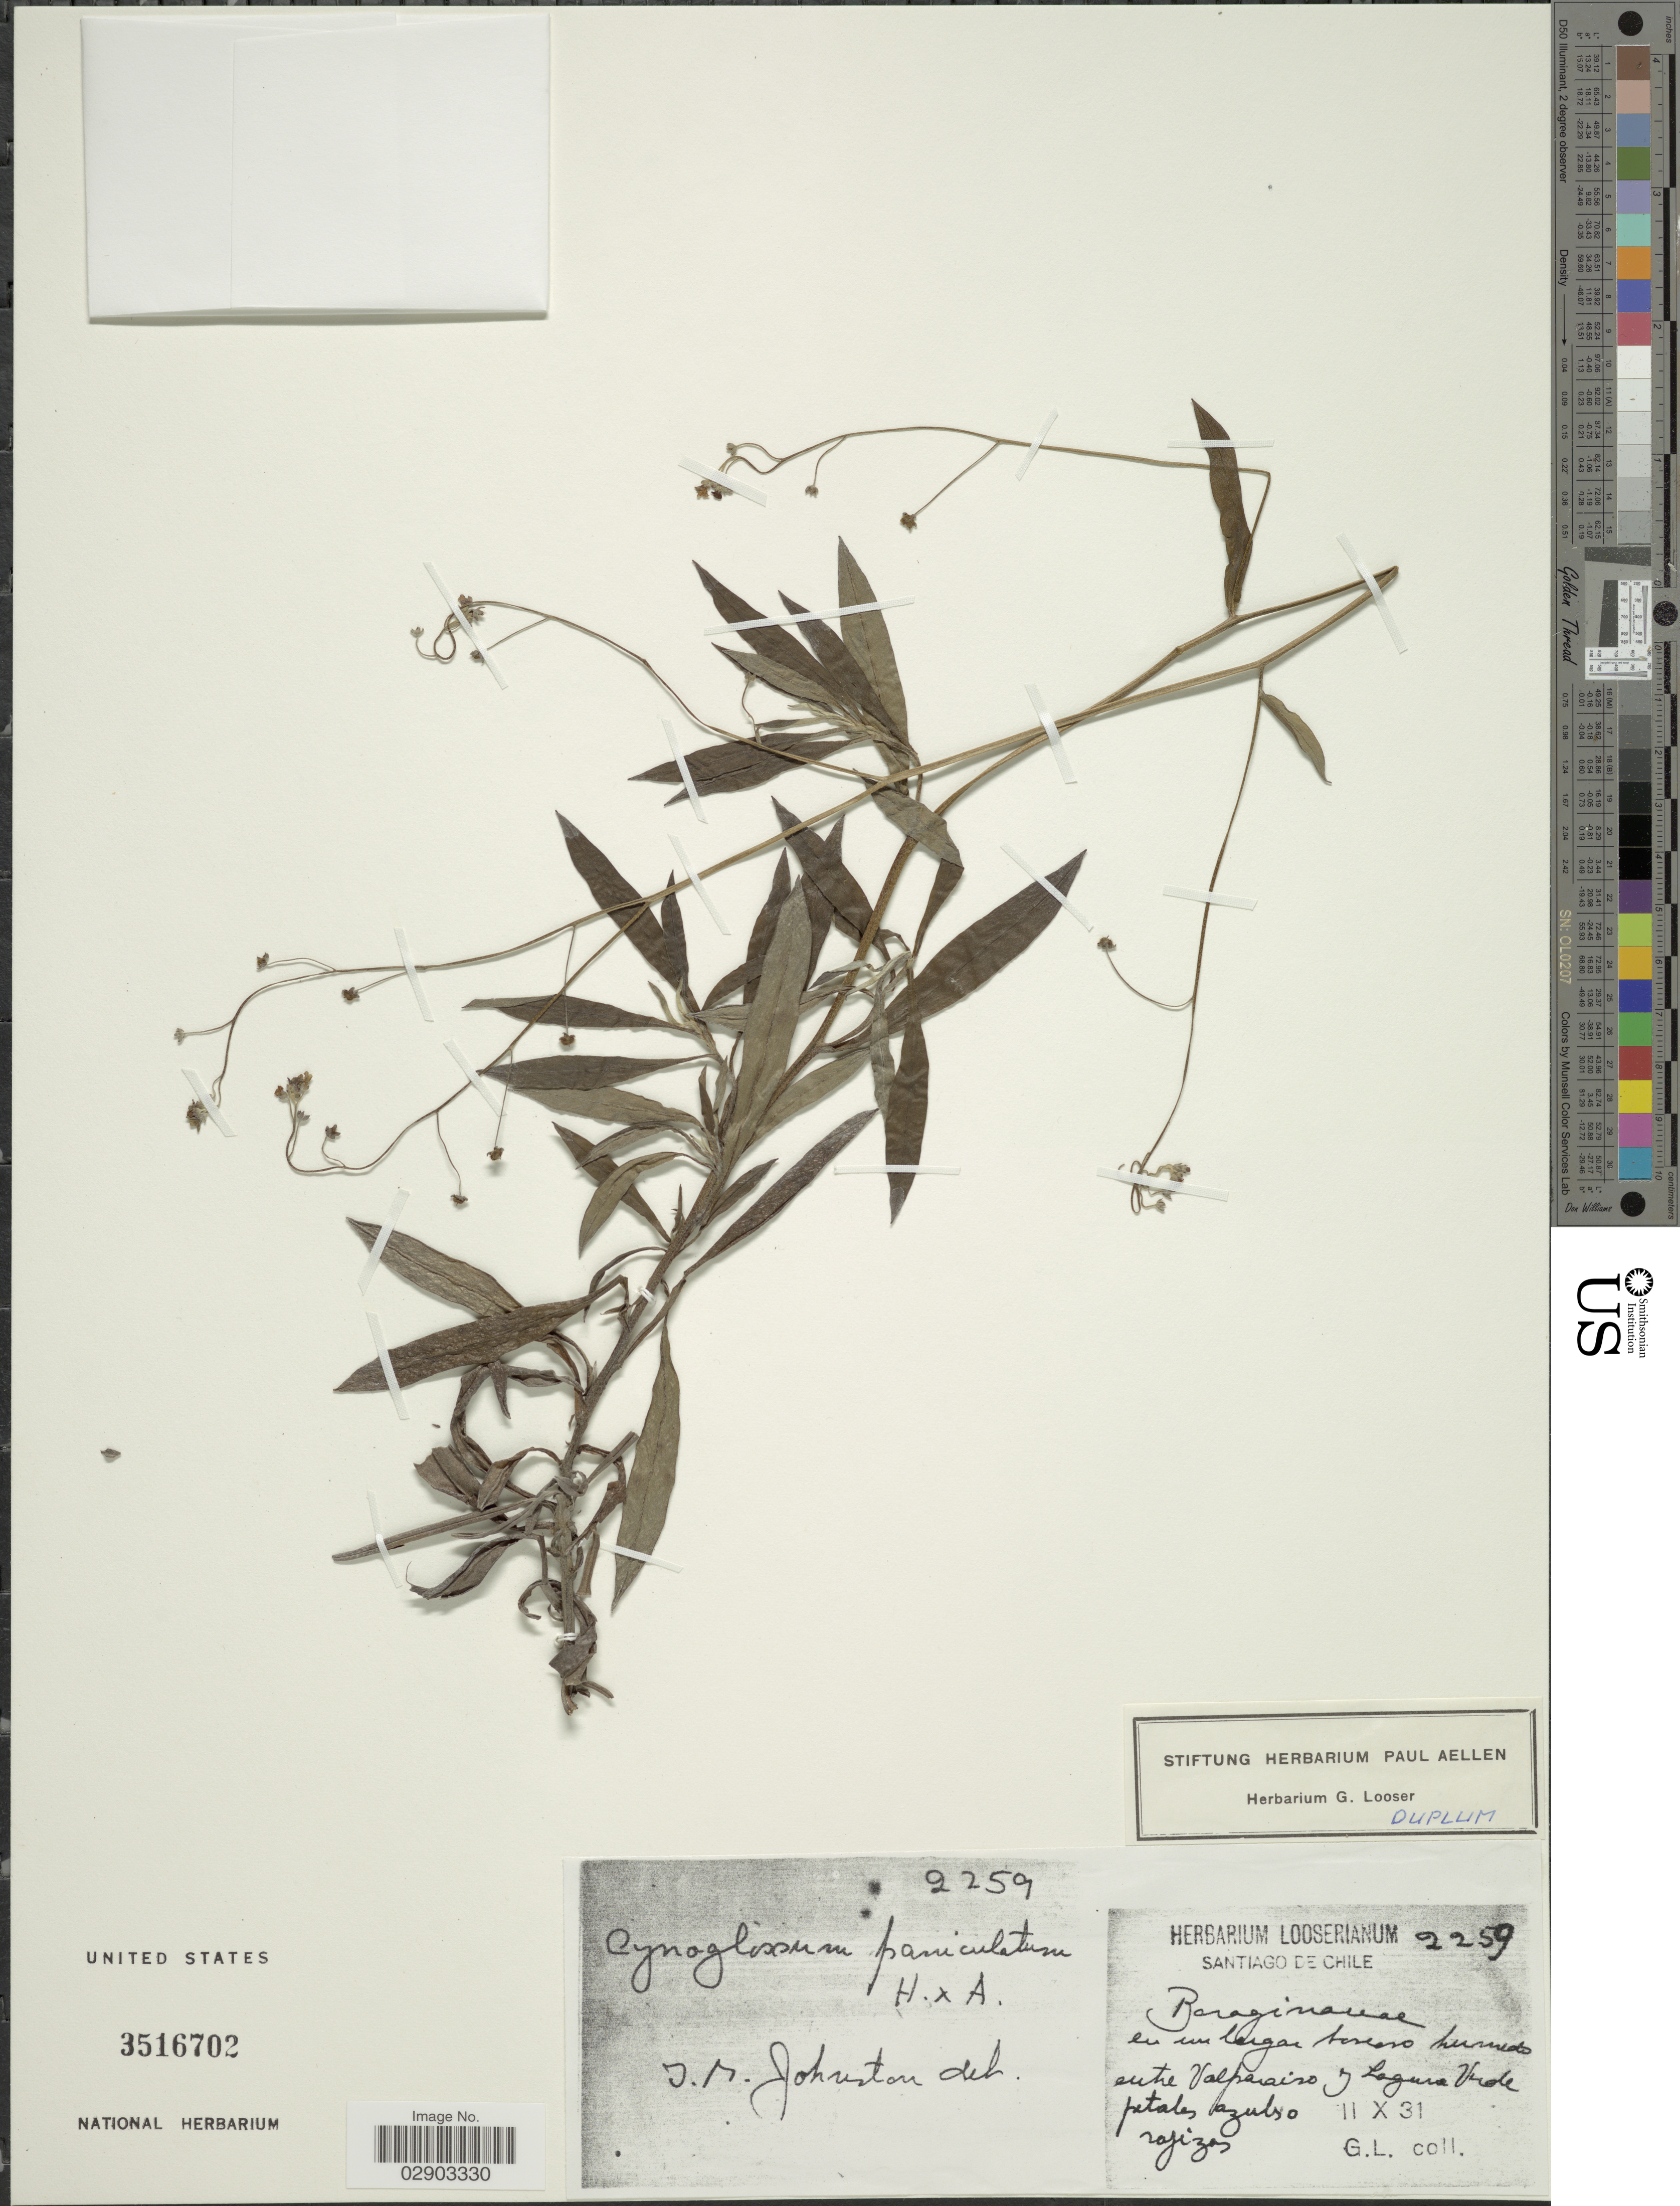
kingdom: Plantae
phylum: Tracheophyta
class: Magnoliopsida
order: Boraginales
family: Boraginaceae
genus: Cynoglossum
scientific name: Cynoglossum paniculatum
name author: Poepp.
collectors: G. Looser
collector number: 2259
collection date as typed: Transcribed d/m/y: 11/10/31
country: Chile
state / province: Valparaíso (V)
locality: Entre Valparaiso y Laguna Verde.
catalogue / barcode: US 3516702